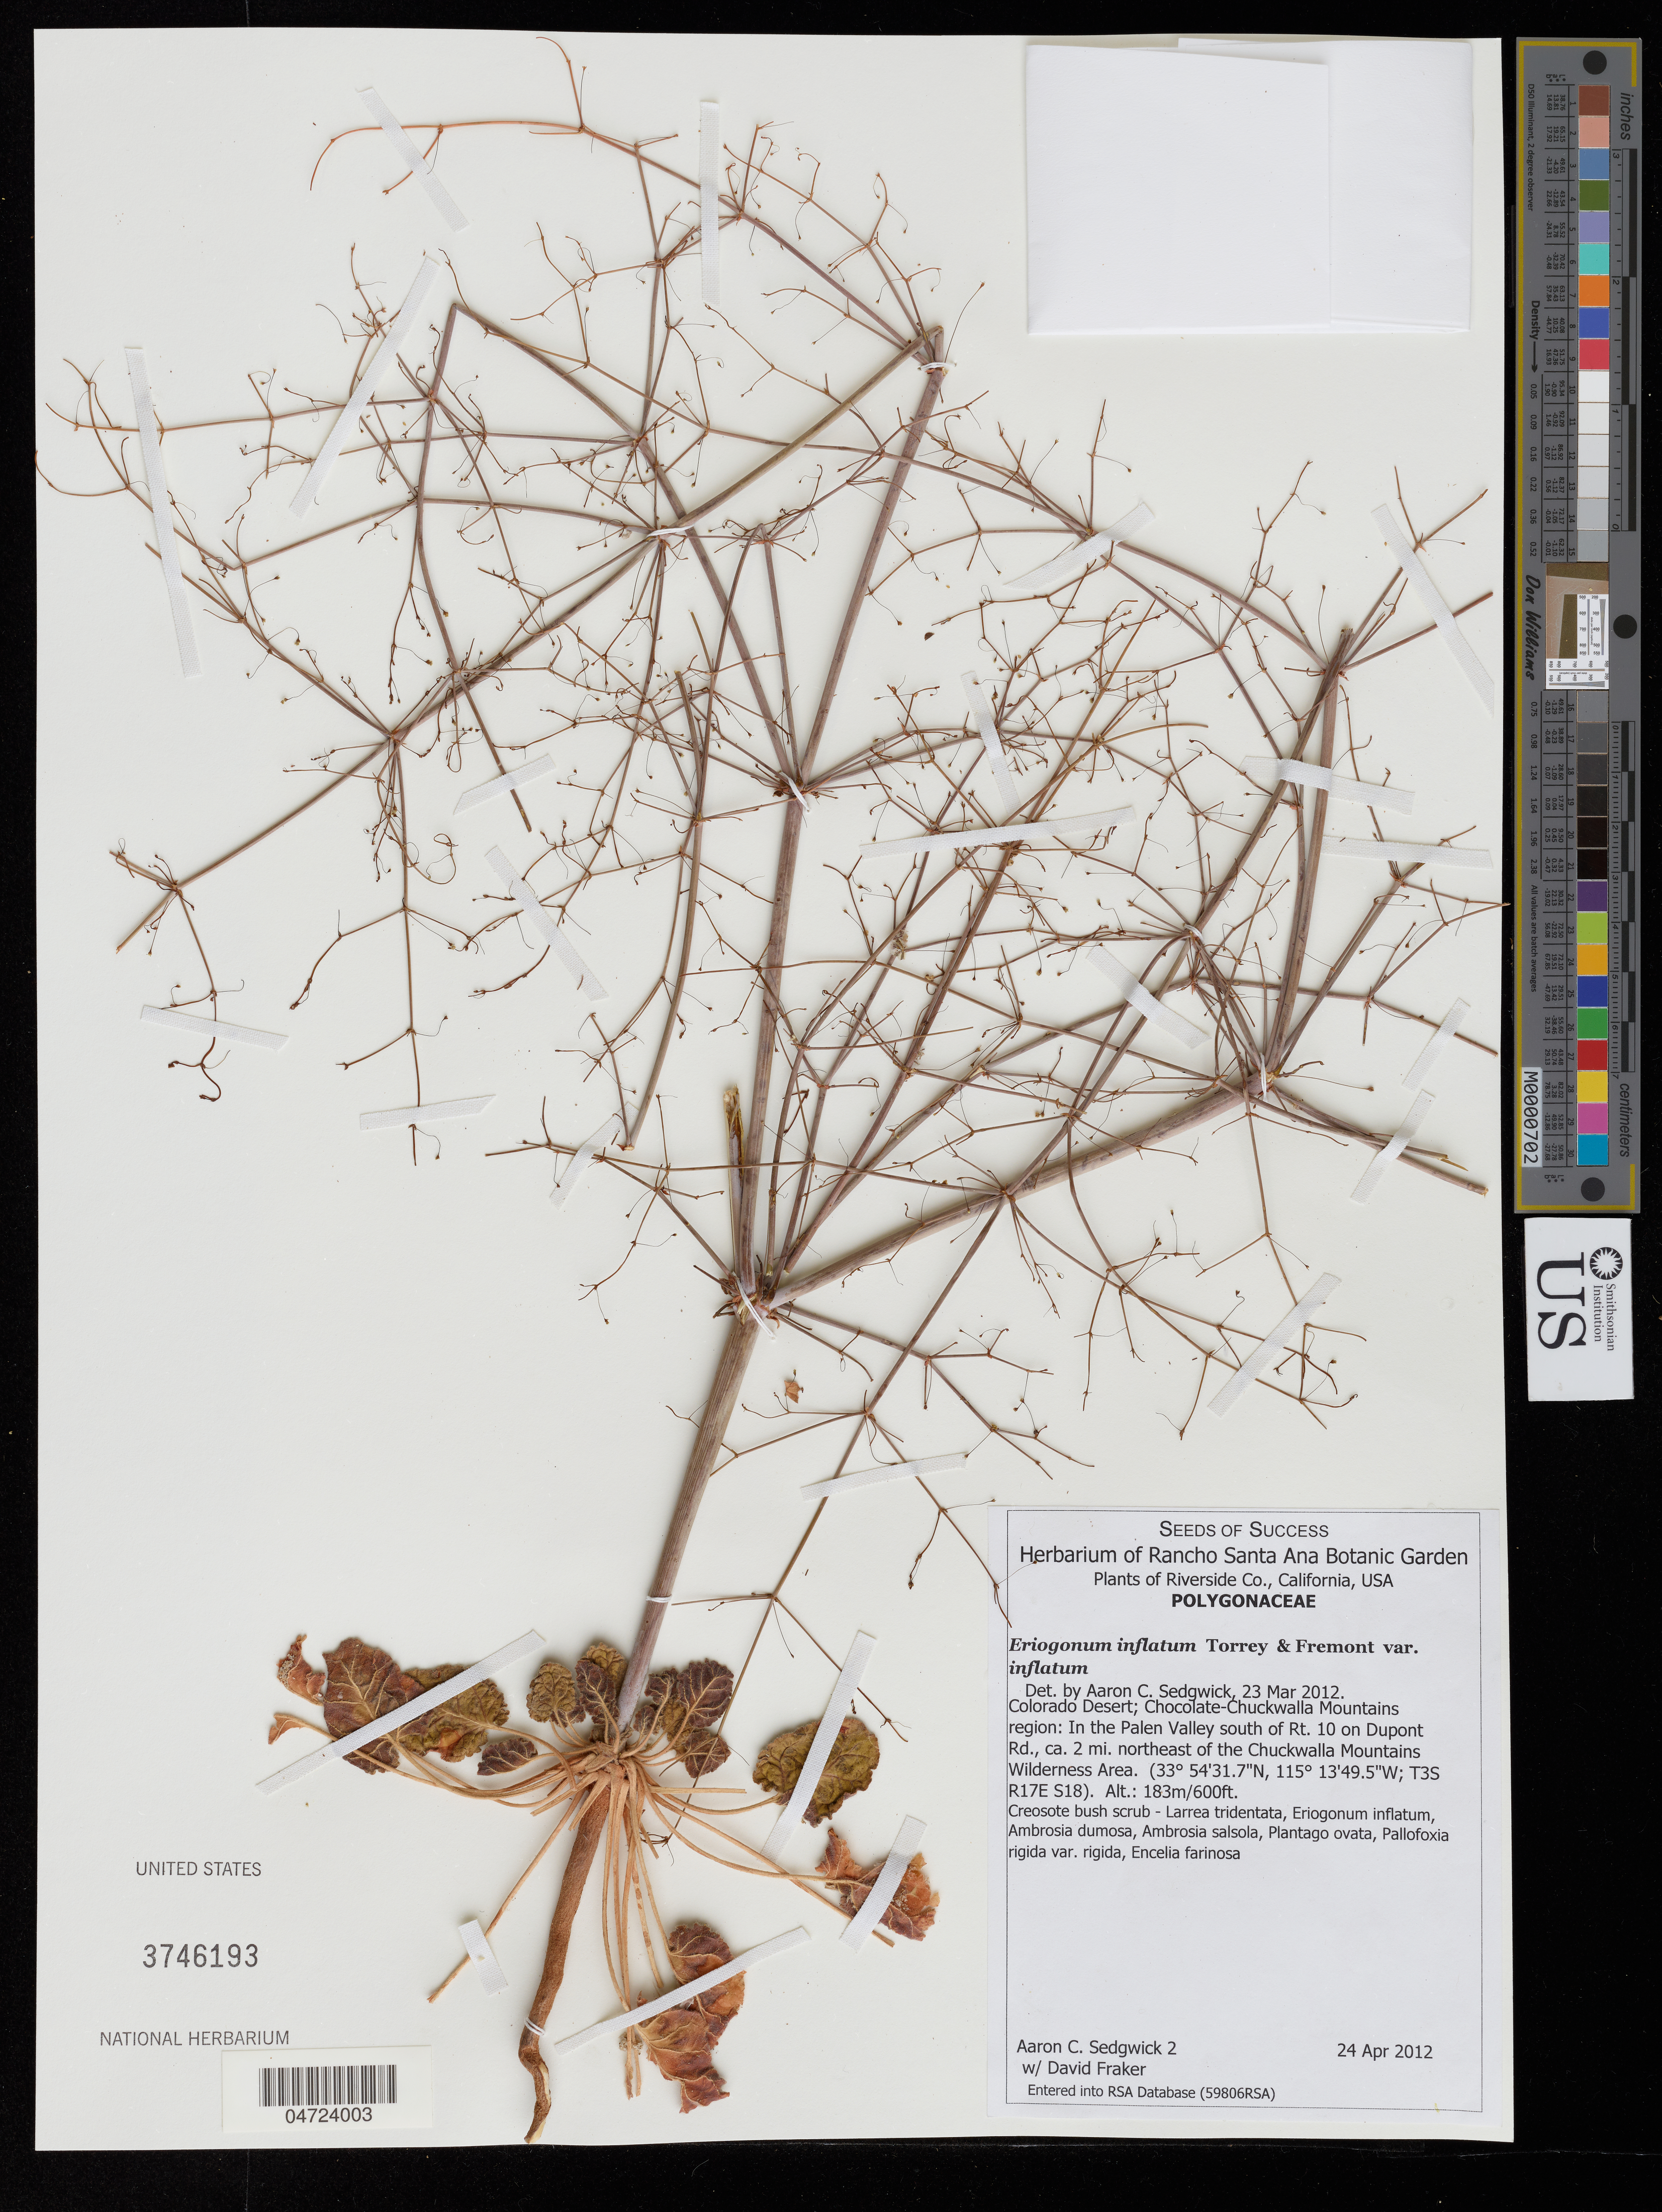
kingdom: Plantae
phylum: Tracheophyta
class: Magnoliopsida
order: Caryophyllales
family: Polygonaceae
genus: Eriogonum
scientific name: Eriogonum inflatum var. deflatum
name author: I.M. Johnst.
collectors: A. Sedgwick & D. Fraker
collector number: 2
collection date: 2012-04-24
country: United States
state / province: California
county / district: Riverside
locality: Riverside Co. Colorado Desert; Chocolate-Chuckwalla Mountains region: In the Palen Valley south of Rt. 10 on Dupont Rd., ca. 2 mi. northeast of the Chuckwalla Mountains Wilderness Area. (T3S R17E S18).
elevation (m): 183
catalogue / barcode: US 3746193